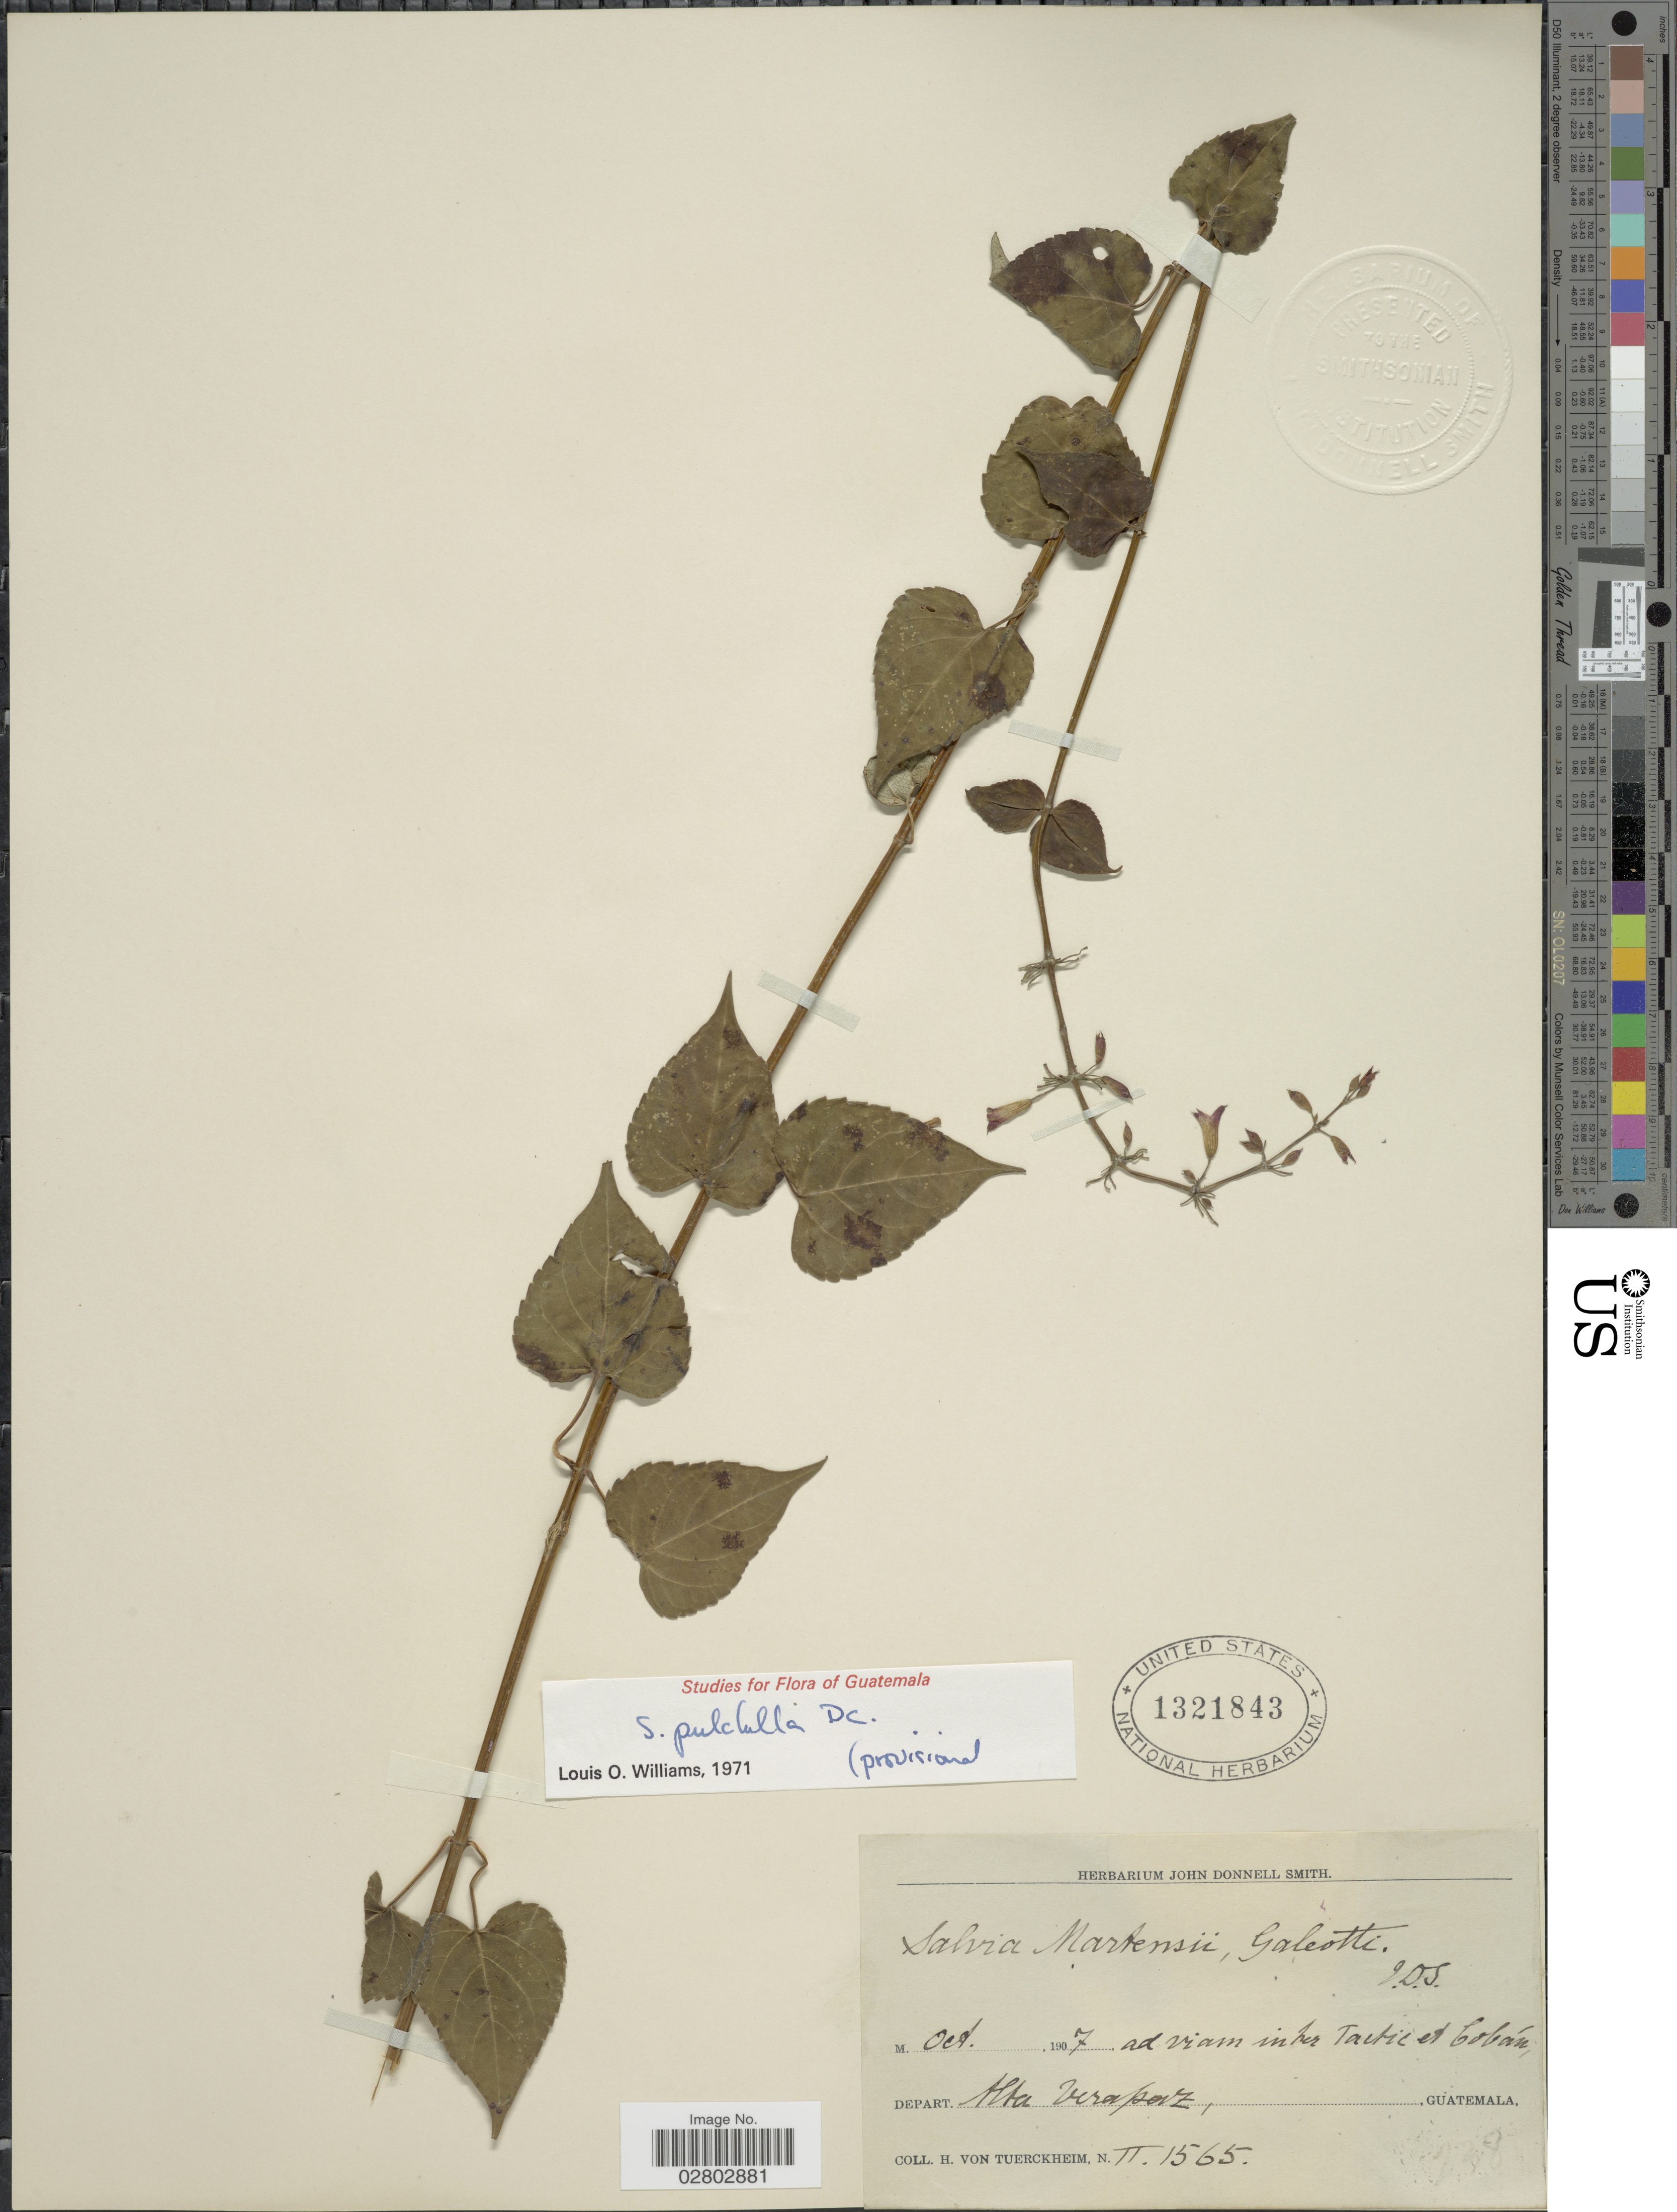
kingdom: Plantae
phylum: Tracheophyta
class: Magnoliopsida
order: Lamiales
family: Lamiaceae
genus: Salvia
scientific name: Salvia pulchella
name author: DC.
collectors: H. von Türckheim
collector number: II 1565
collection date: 1907-10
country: Guatemala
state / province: Alta Verapaz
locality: Ad viam inter Tactic et Cobán, Depart. Alta Verapaz.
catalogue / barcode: US 1321843